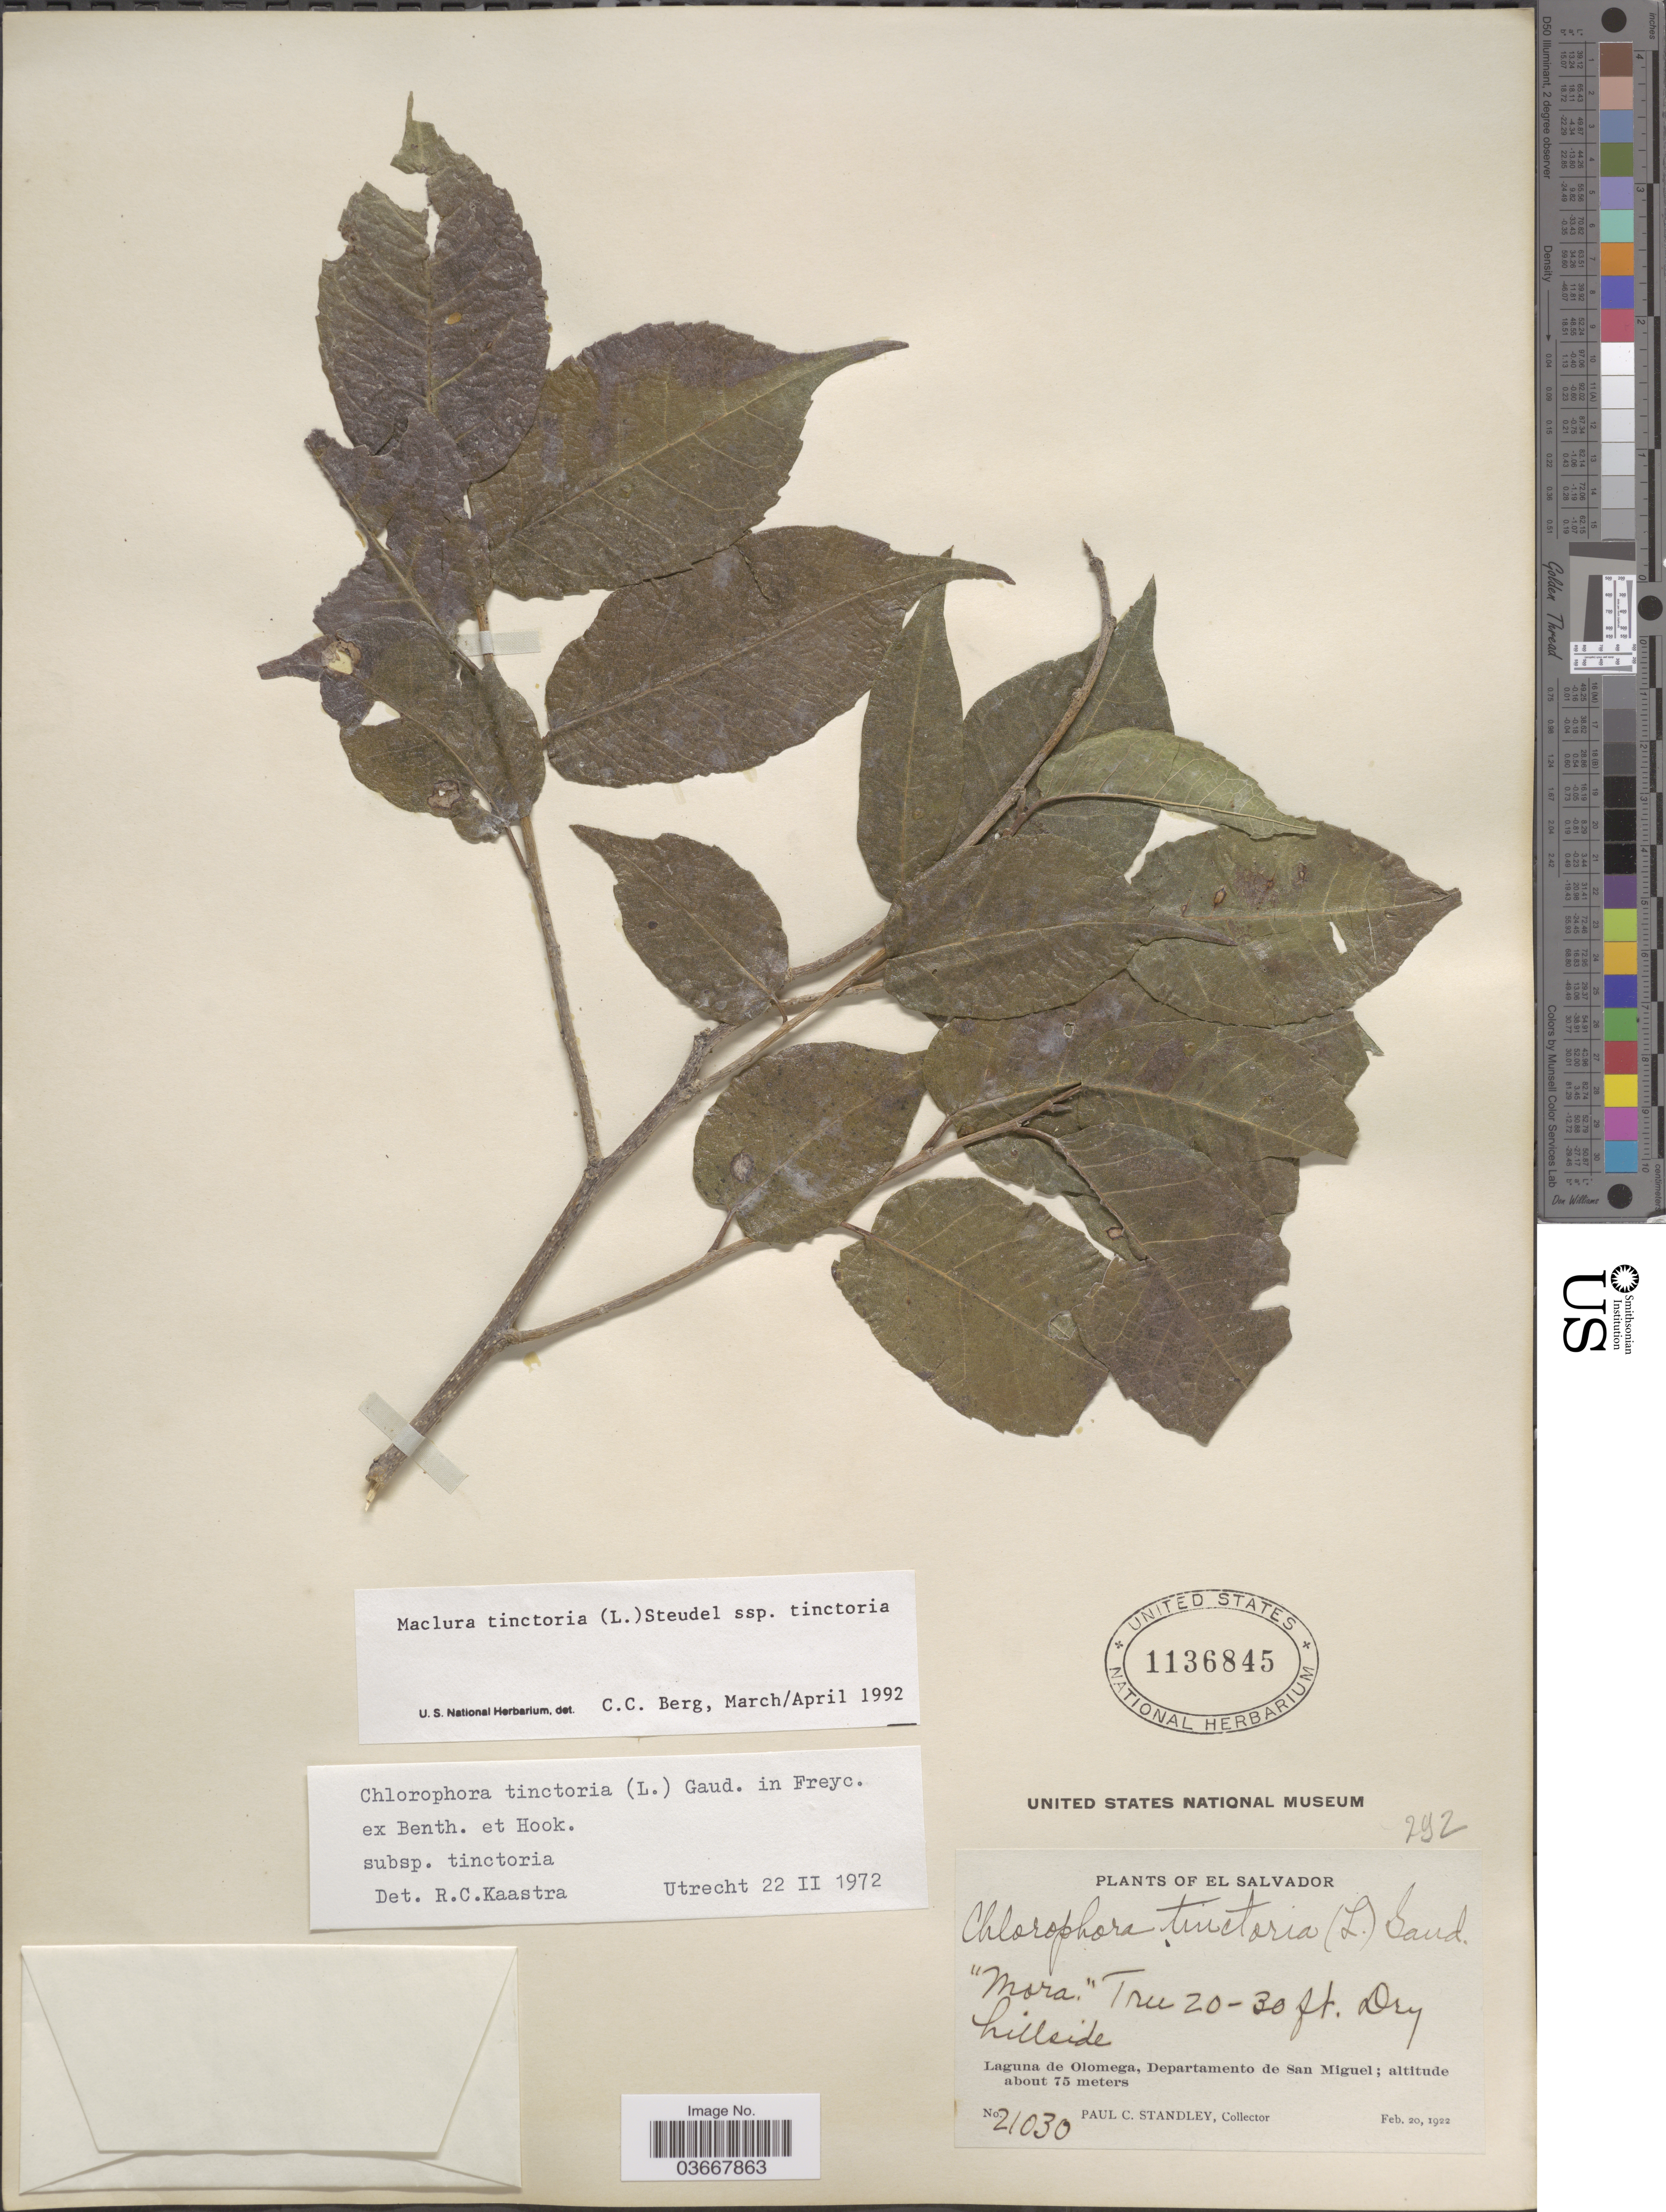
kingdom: Plantae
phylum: Tracheophyta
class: Magnoliopsida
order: Rosales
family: Moraceae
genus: Maclura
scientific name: Maclura tinctoria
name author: (L.) D. Don ex Steud.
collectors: P. C. Standley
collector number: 21030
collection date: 1922-02-20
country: El Salvador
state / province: San Miguel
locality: Laguna de Olomega, Departamento de San Miguel.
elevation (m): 75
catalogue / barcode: US 1136845